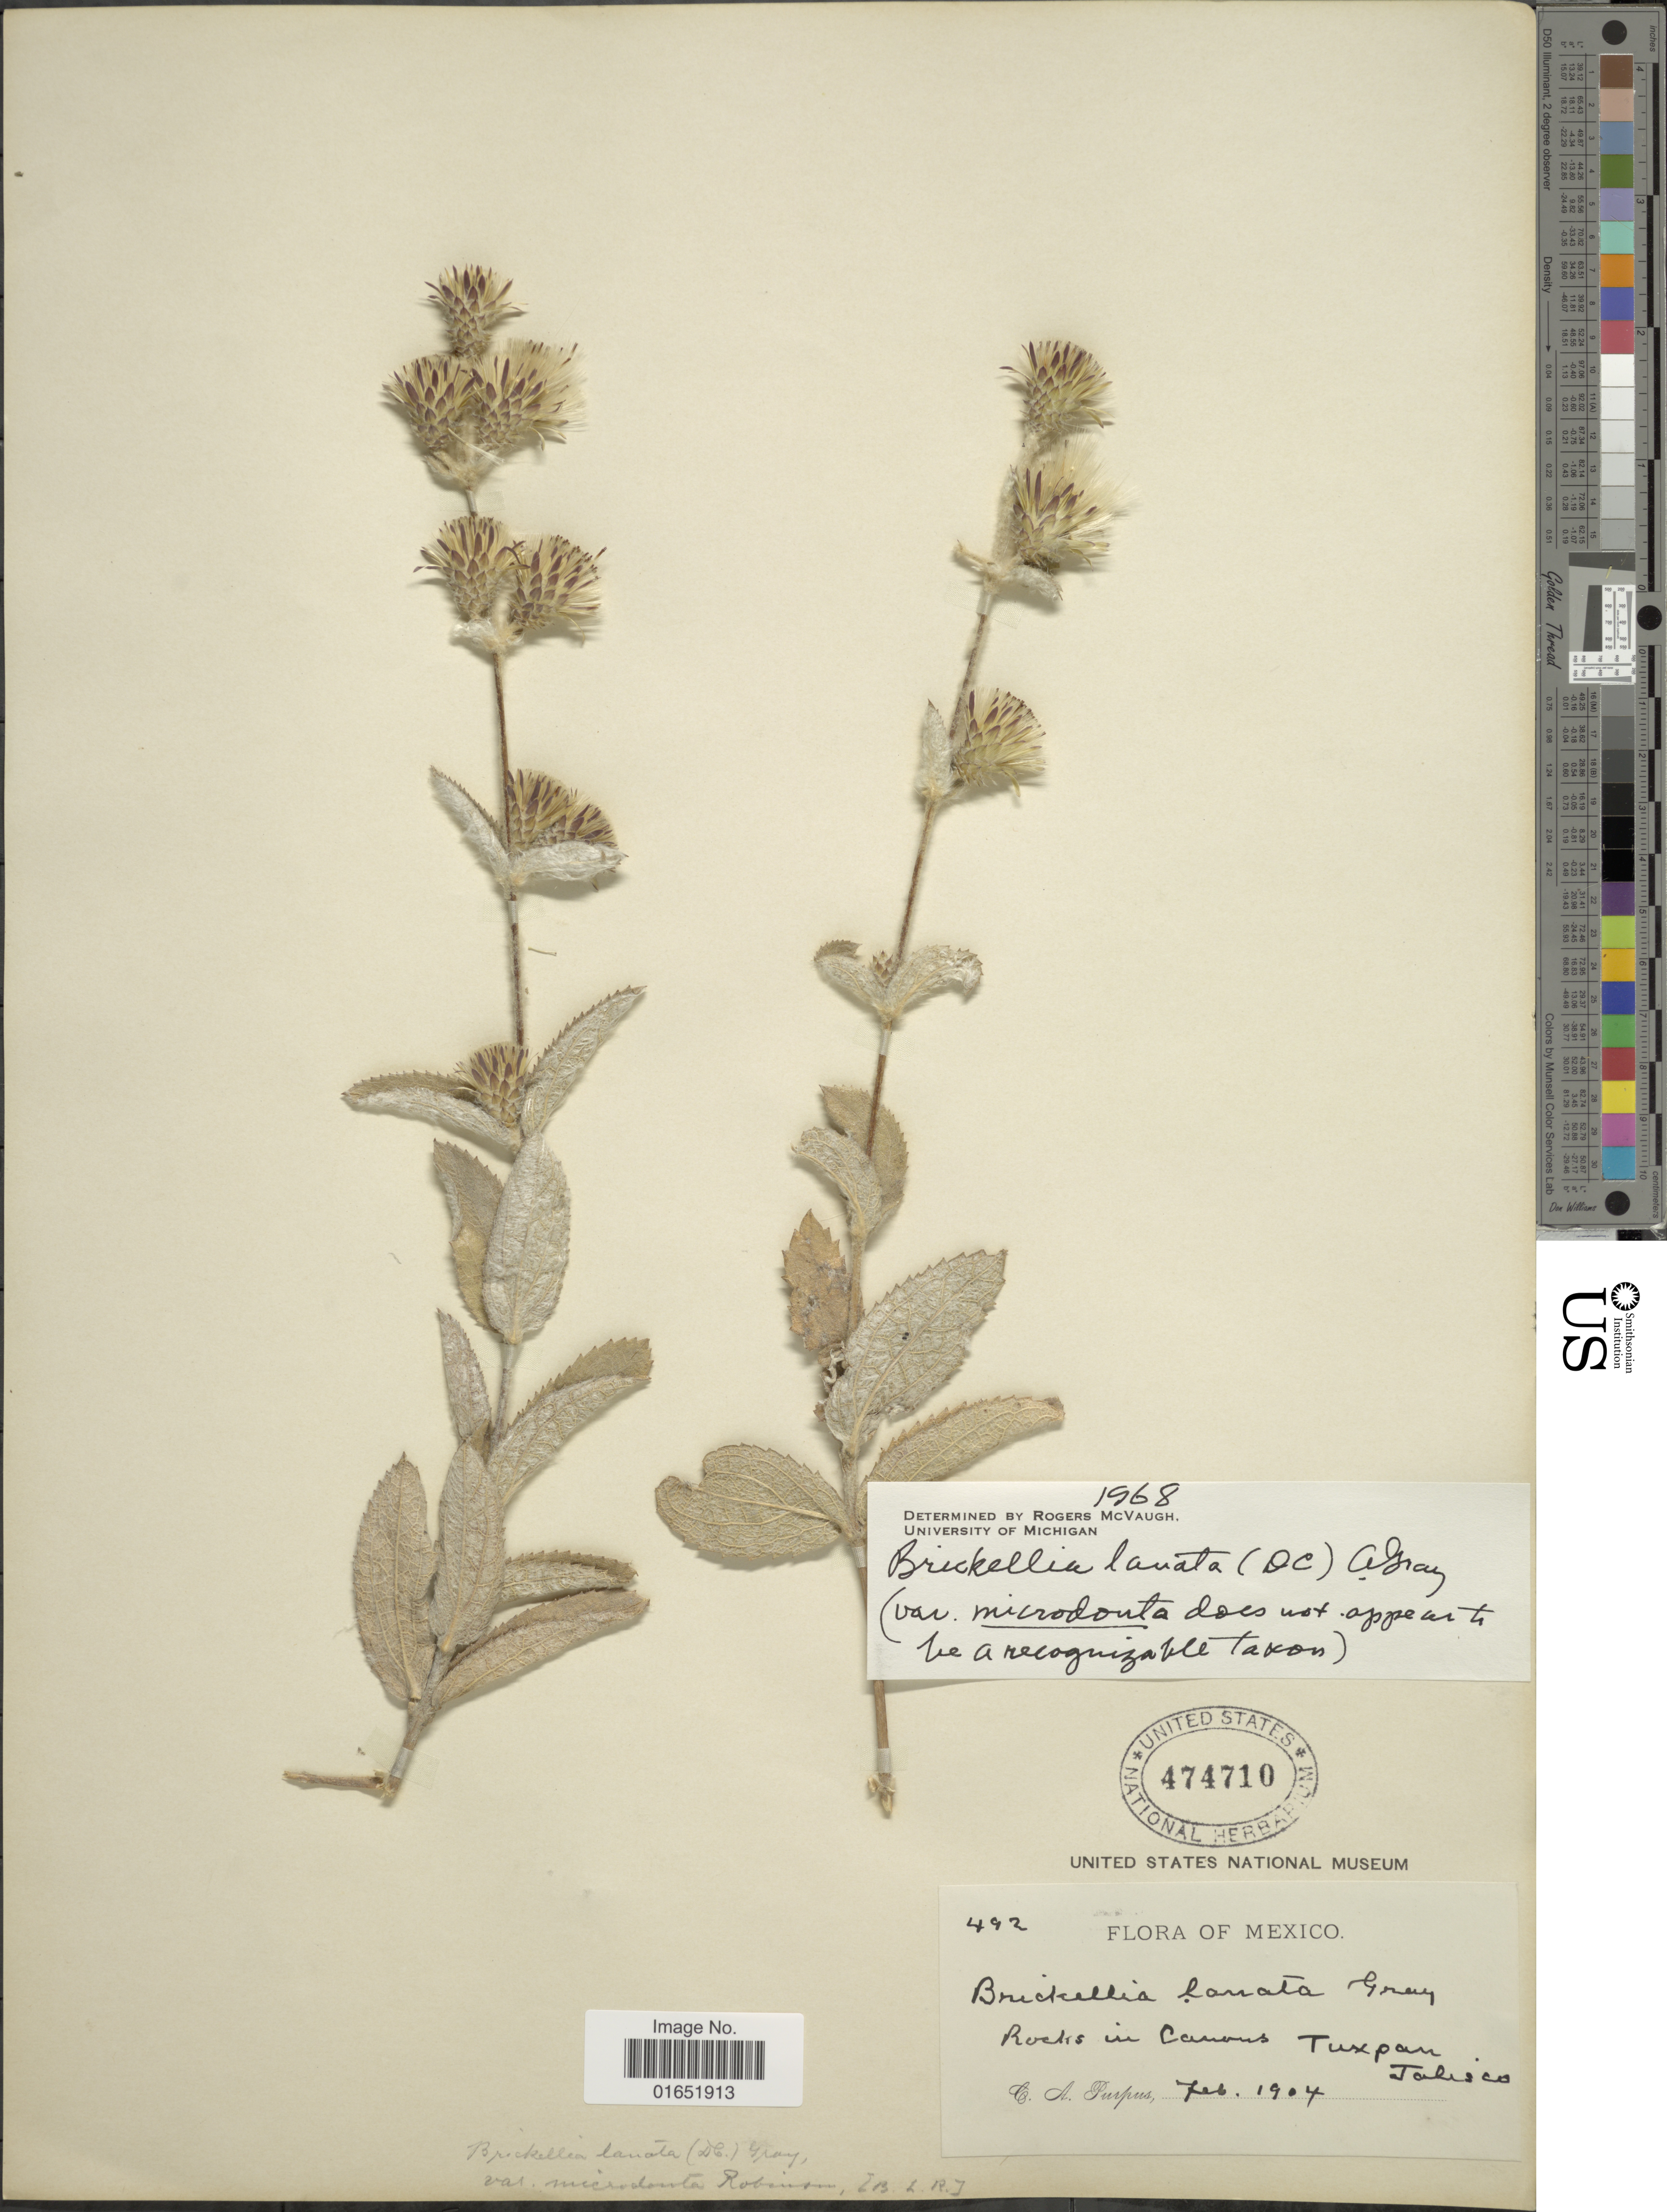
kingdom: Plantae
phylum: Tracheophyta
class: Magnoliopsida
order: Asterales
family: Asteraceae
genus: Brickellia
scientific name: Brickellia lanata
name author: (DC.) A. Gray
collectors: C. A. Purpus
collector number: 492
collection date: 1904-02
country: Mexico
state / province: Jalisco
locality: Rocks in caons Tuxpan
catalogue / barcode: US 474710